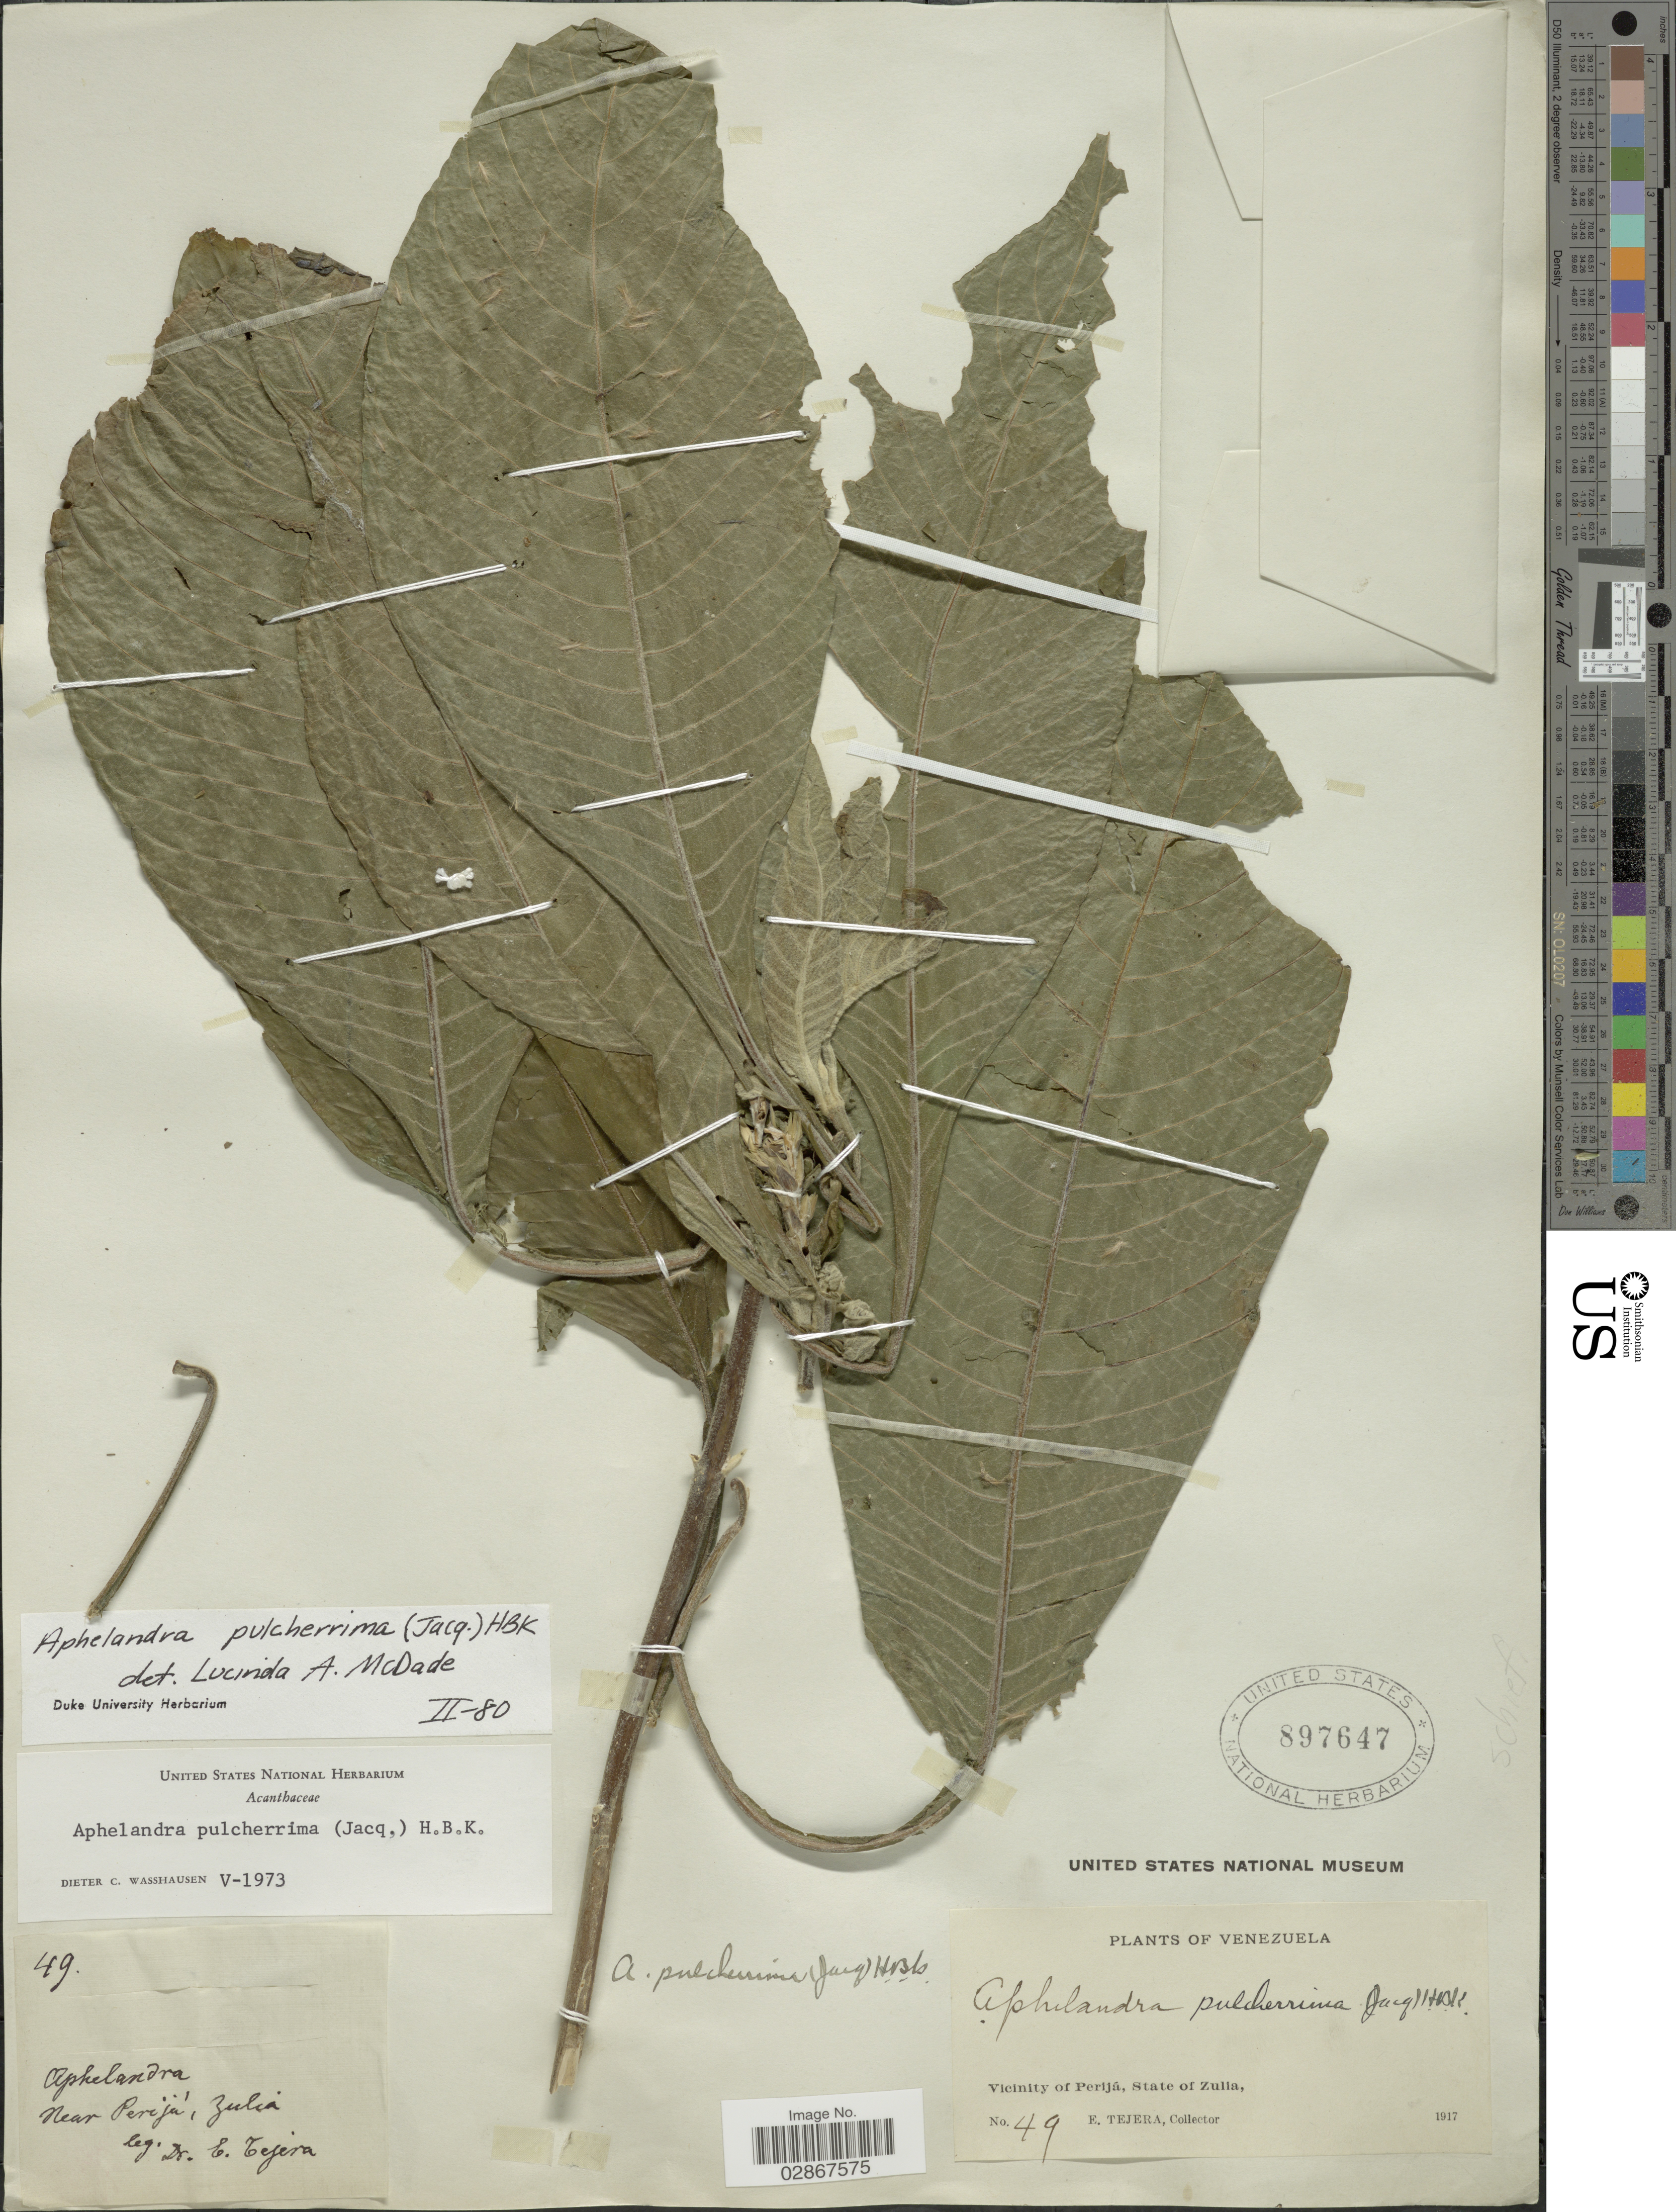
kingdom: Plantae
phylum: Tracheophyta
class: Magnoliopsida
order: Lamiales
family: Acanthaceae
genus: Aphelandra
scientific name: Aphelandra pulcherrima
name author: (Jacq.) Kunth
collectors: E. Tejera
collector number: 49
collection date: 1917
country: Venezuela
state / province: Zulia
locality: Vicinity of Perijá. Near Perijá.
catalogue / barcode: US 897647